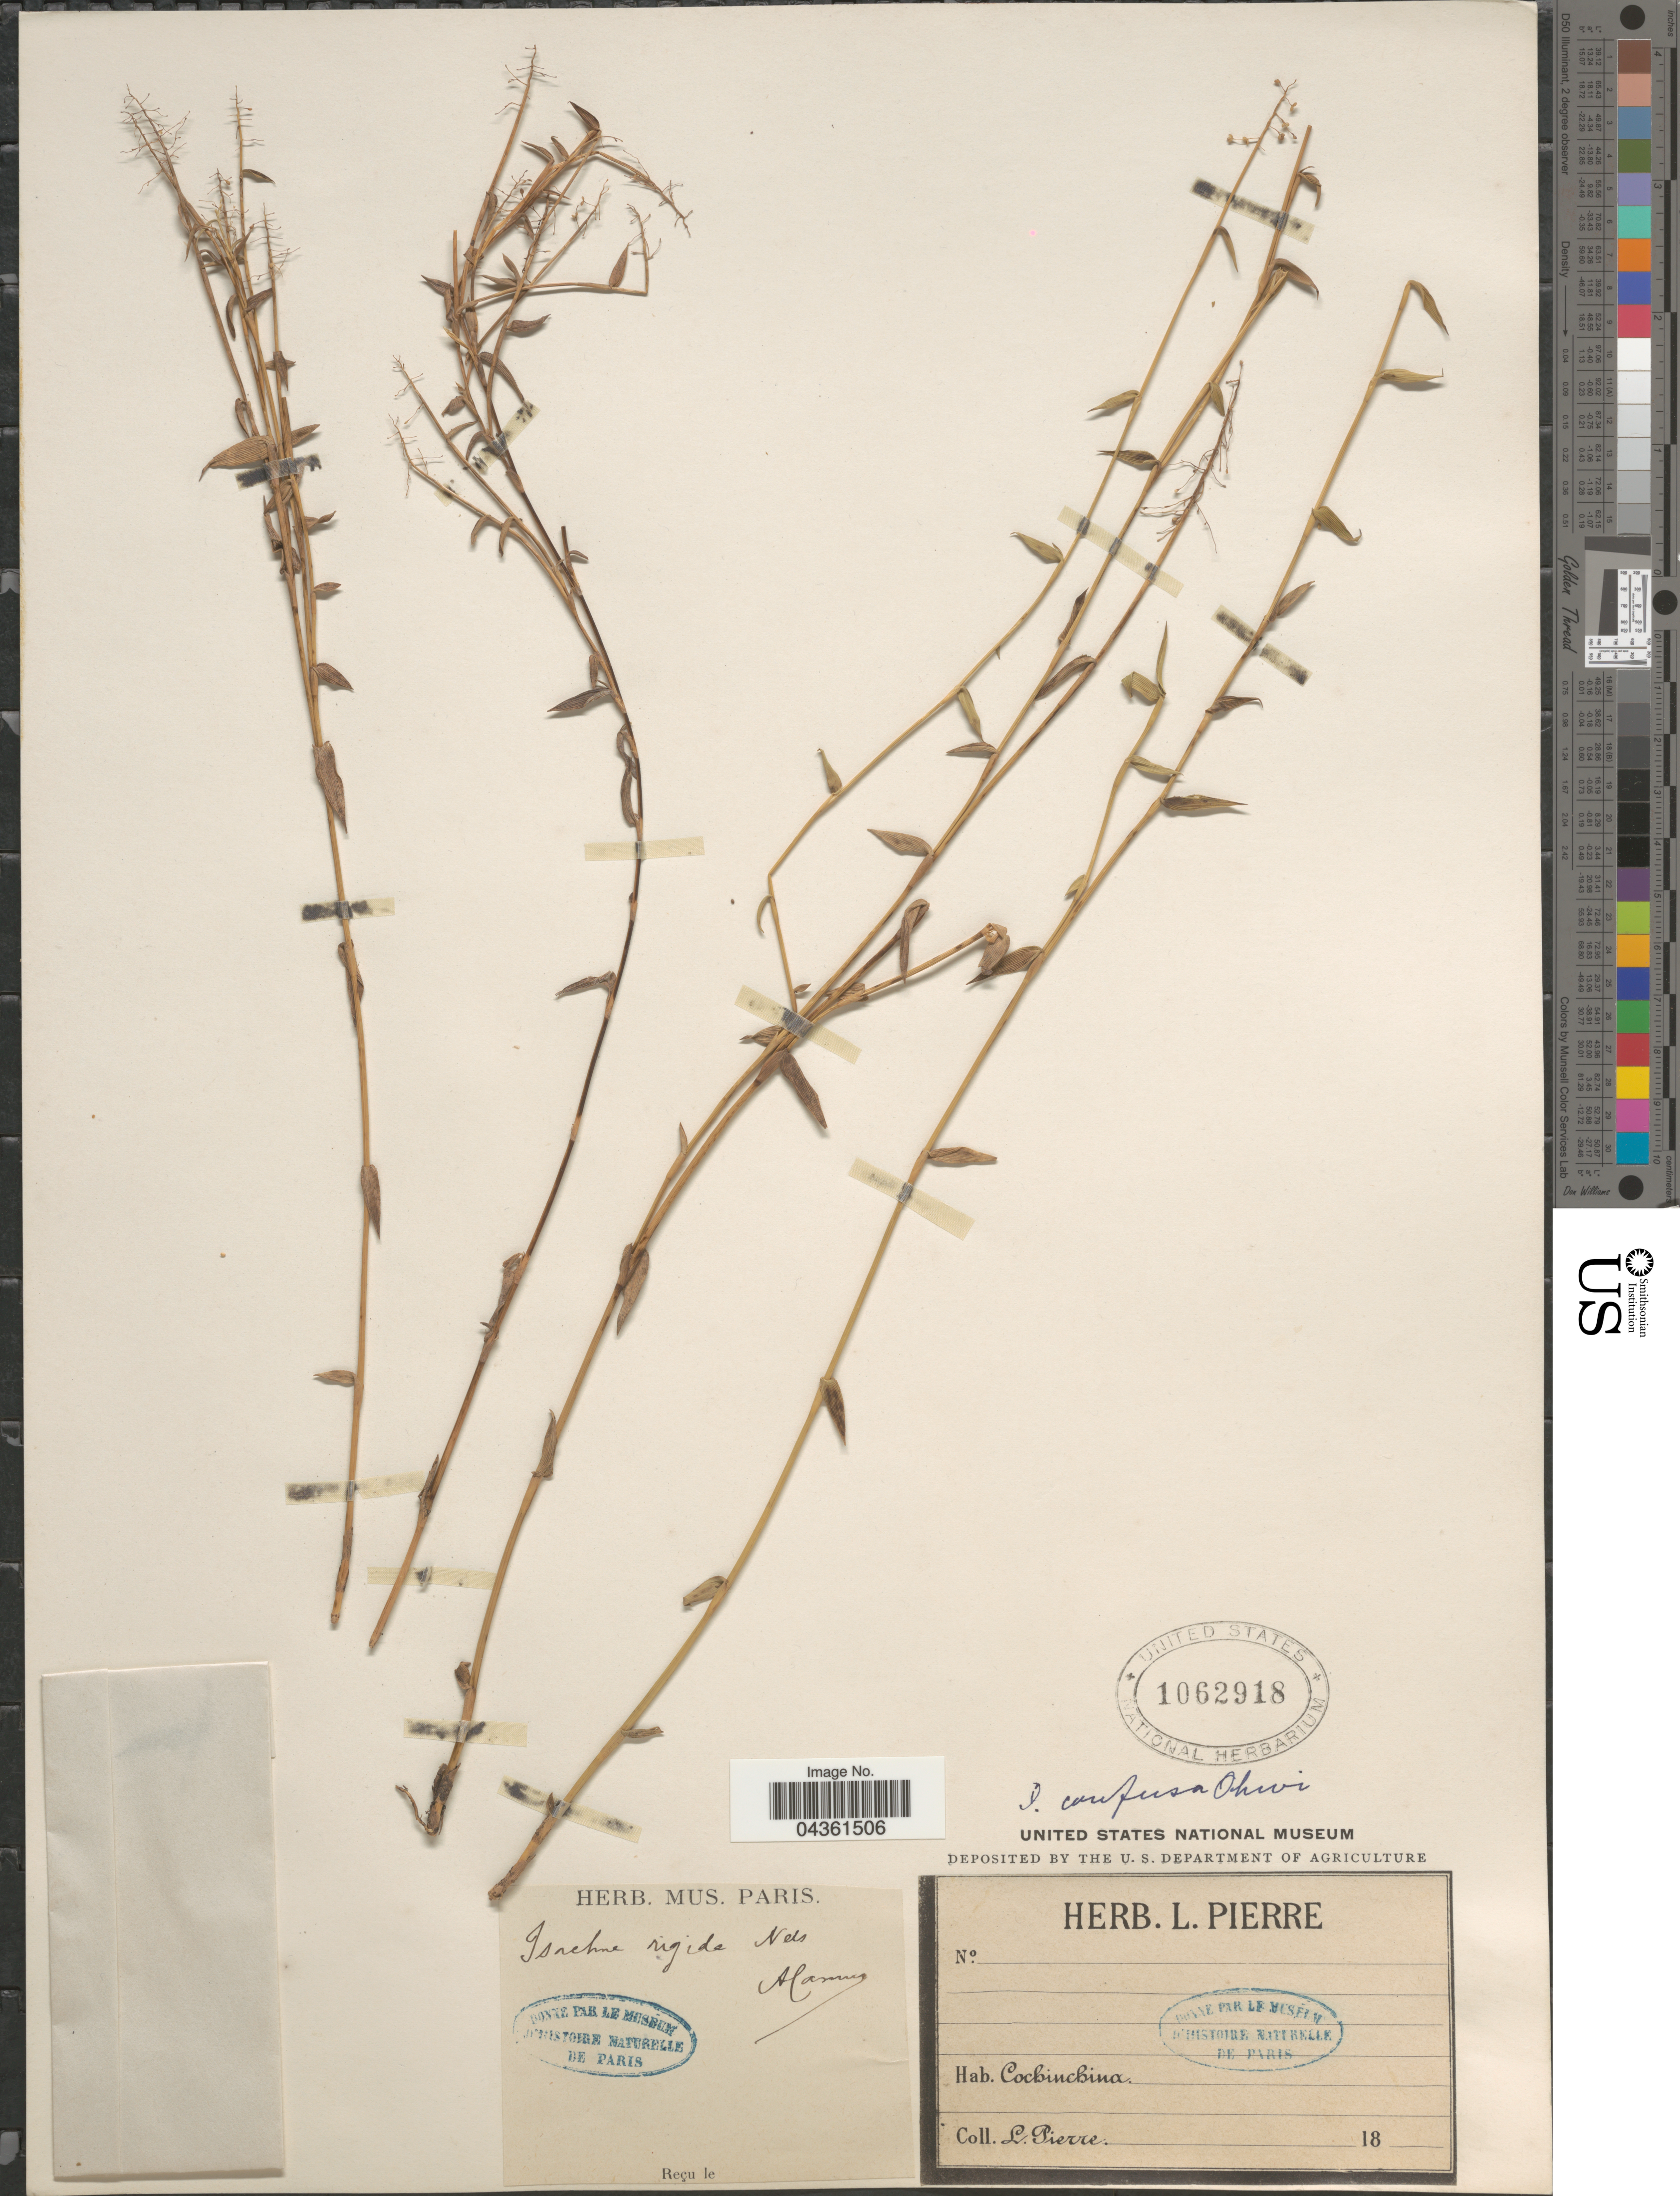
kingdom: Plantae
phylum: Tracheophyta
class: Liliopsida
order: Poales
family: Poaceae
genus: Isachne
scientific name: Isachne confusa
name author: Ohwi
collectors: L. Pierre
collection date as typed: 18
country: Vietnam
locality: Cochinchina.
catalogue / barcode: US 1062918